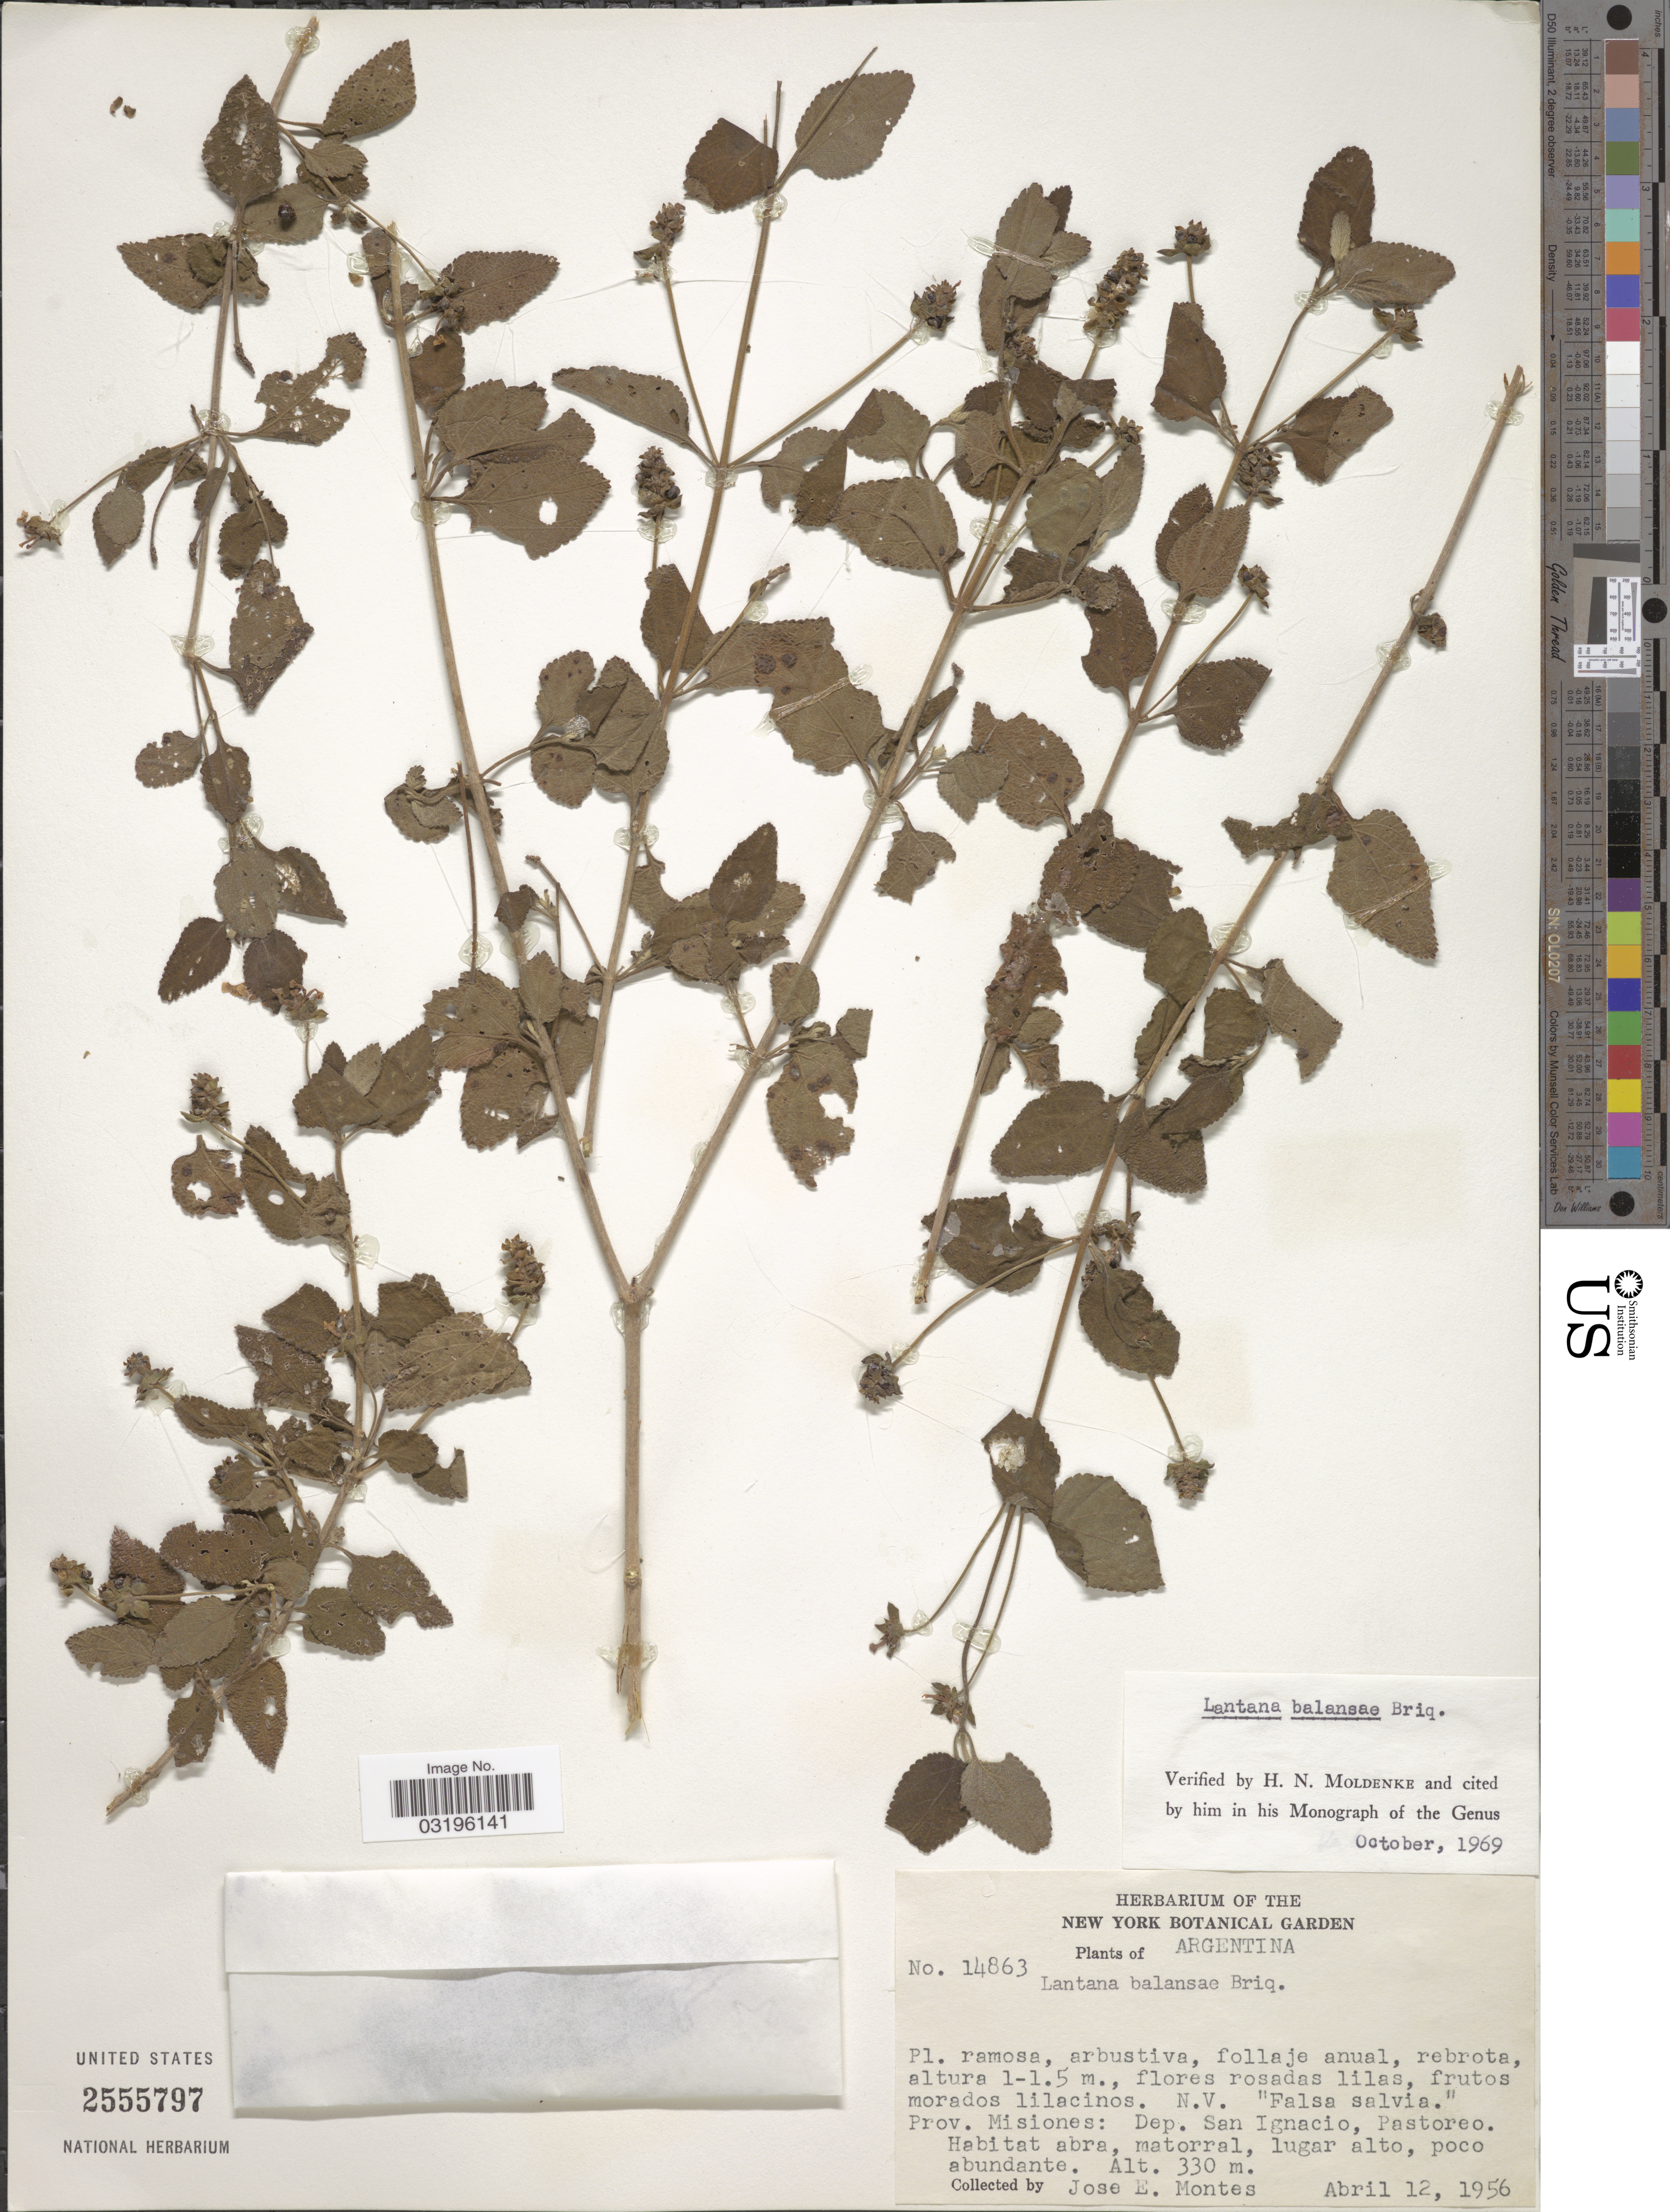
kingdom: Plantae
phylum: Tracheophyta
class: Magnoliopsida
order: Lamiales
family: Verbenaceae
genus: Lantana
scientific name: Lantana balansae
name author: Briq.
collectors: J. E. Montes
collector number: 14863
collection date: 1956-04-12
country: Argentina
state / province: Misiones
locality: Dep. San Ignacio, Pastoreo.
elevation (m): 330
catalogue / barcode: US 2555797